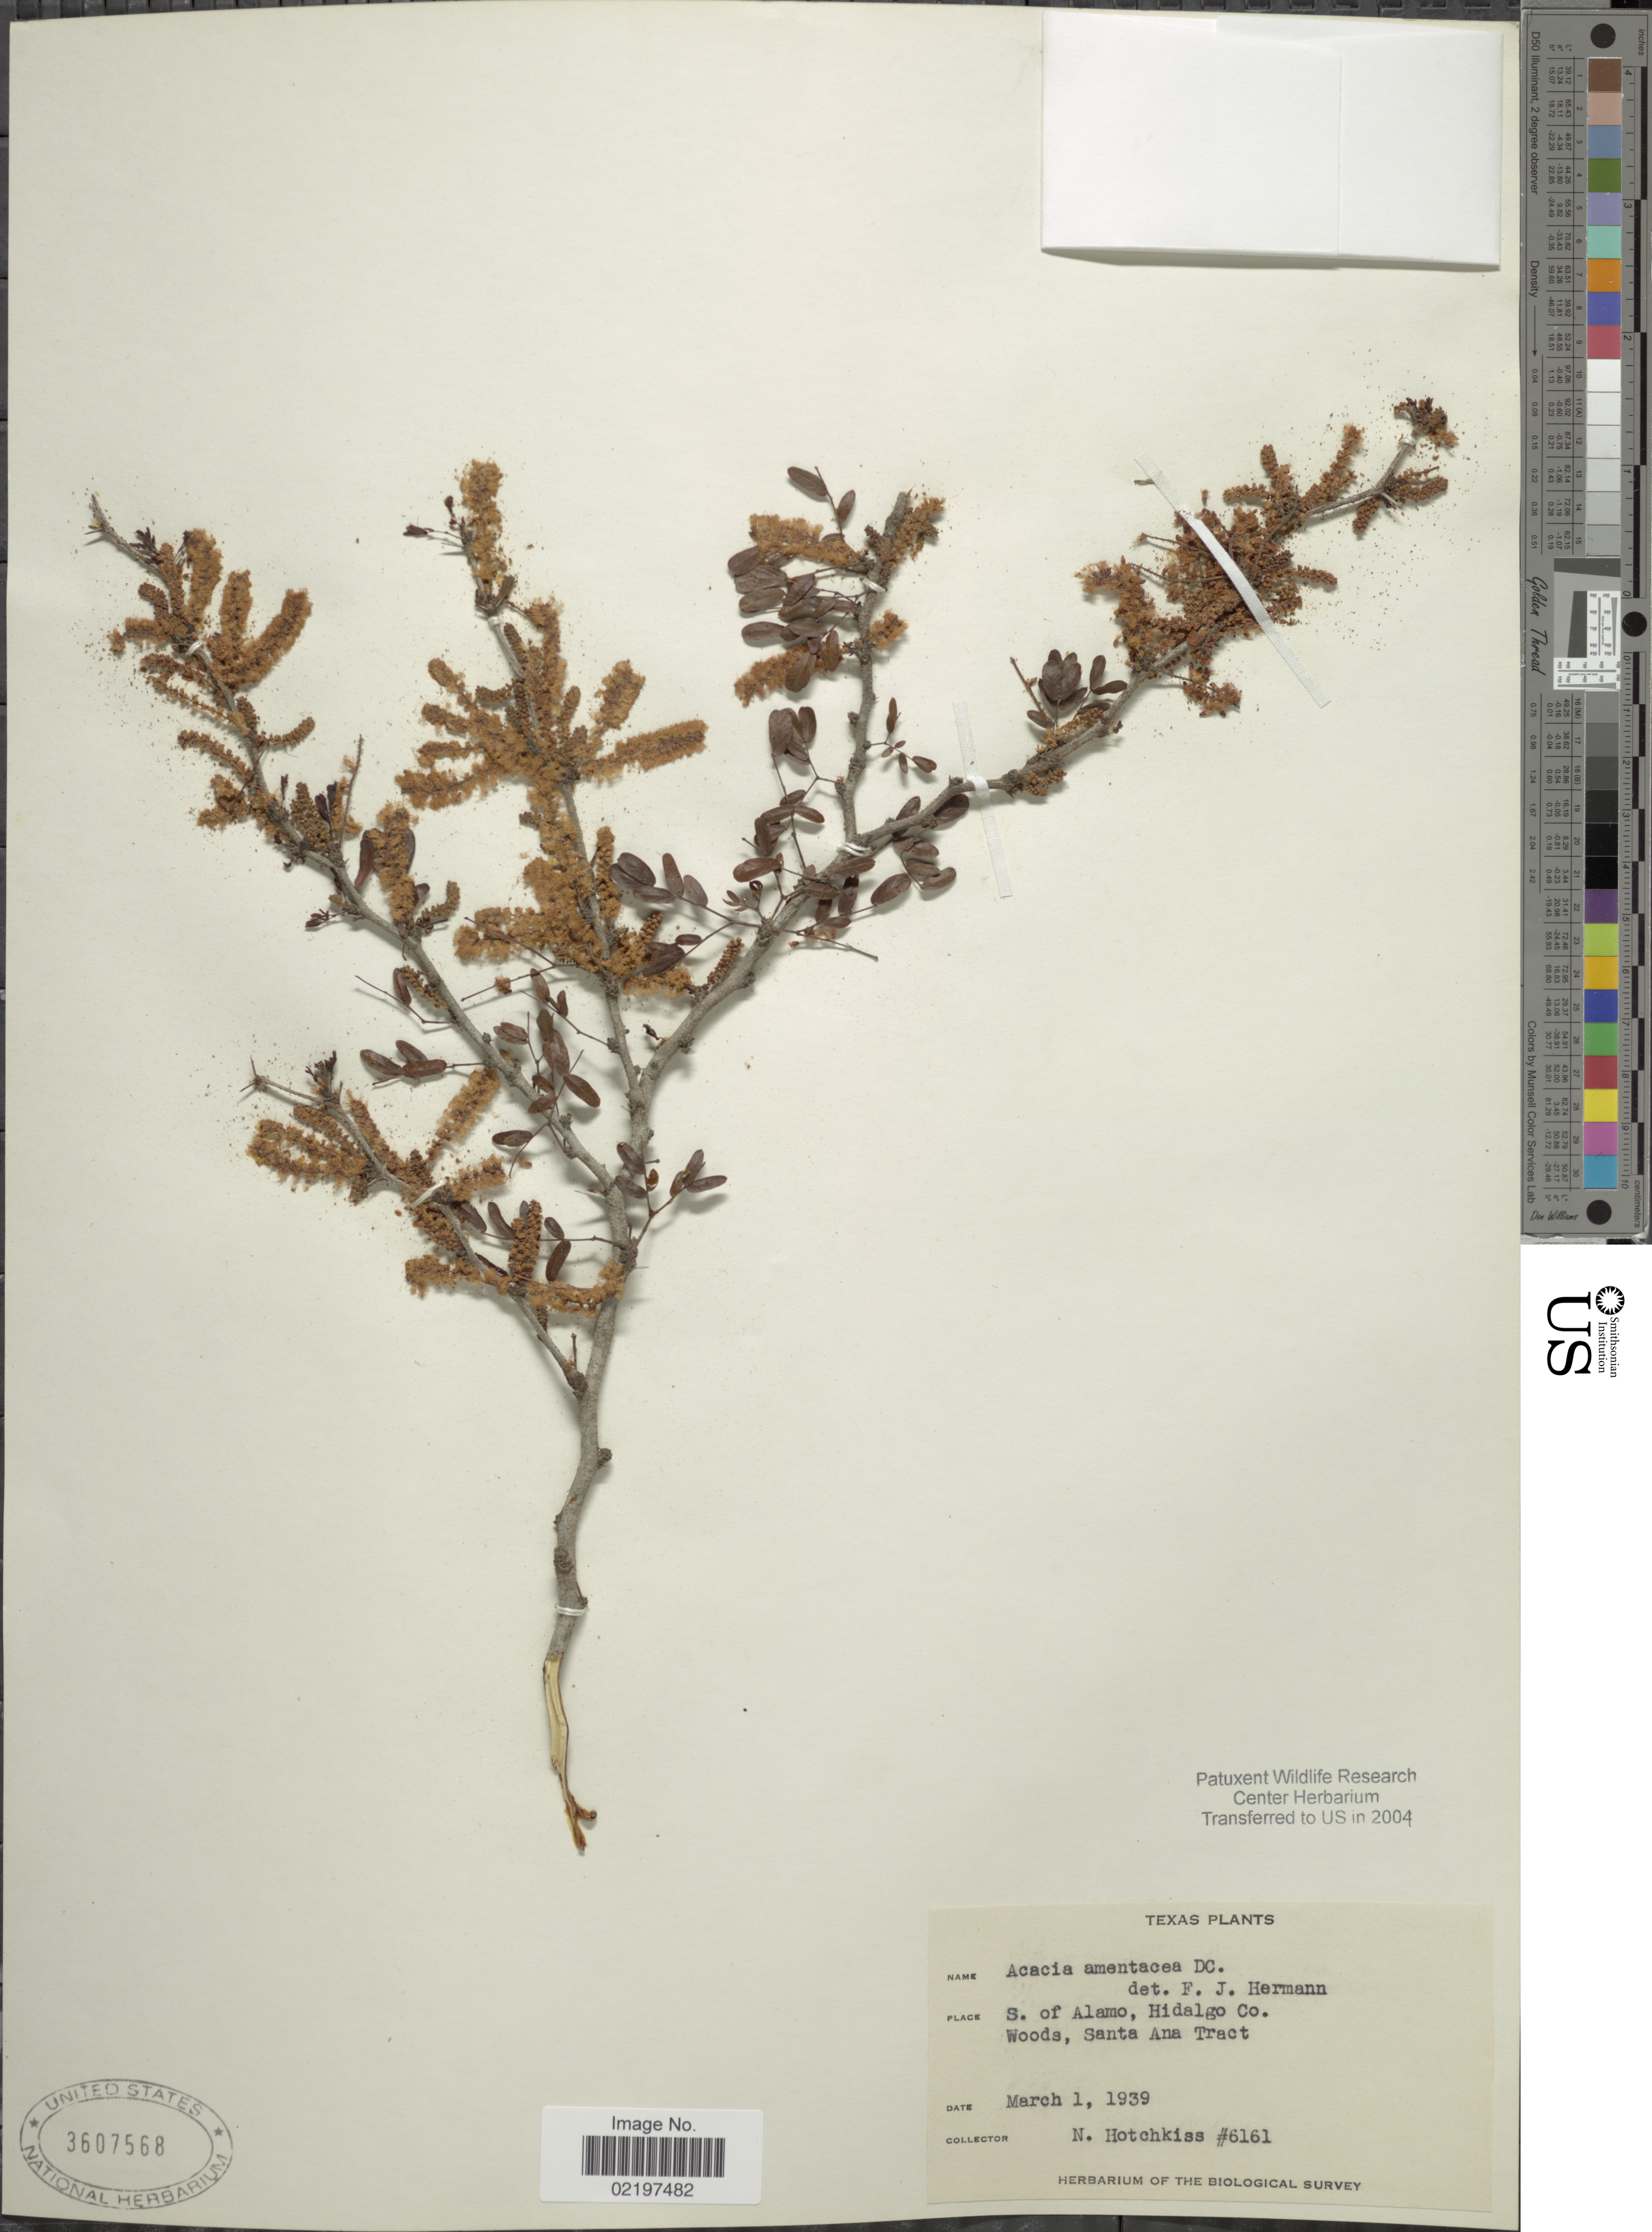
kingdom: Plantae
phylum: Tracheophyta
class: Magnoliopsida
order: Fabales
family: Fabaceae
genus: Vachellia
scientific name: Vachellia rigidula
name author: (Benth.) Seigler & Ebinger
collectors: N. Hotchkiss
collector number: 6161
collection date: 1939-03-01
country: United States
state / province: Texas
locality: S. of Alamo, Hidalgo Co., woods, Santa Ana Tract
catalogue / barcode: US 3607568